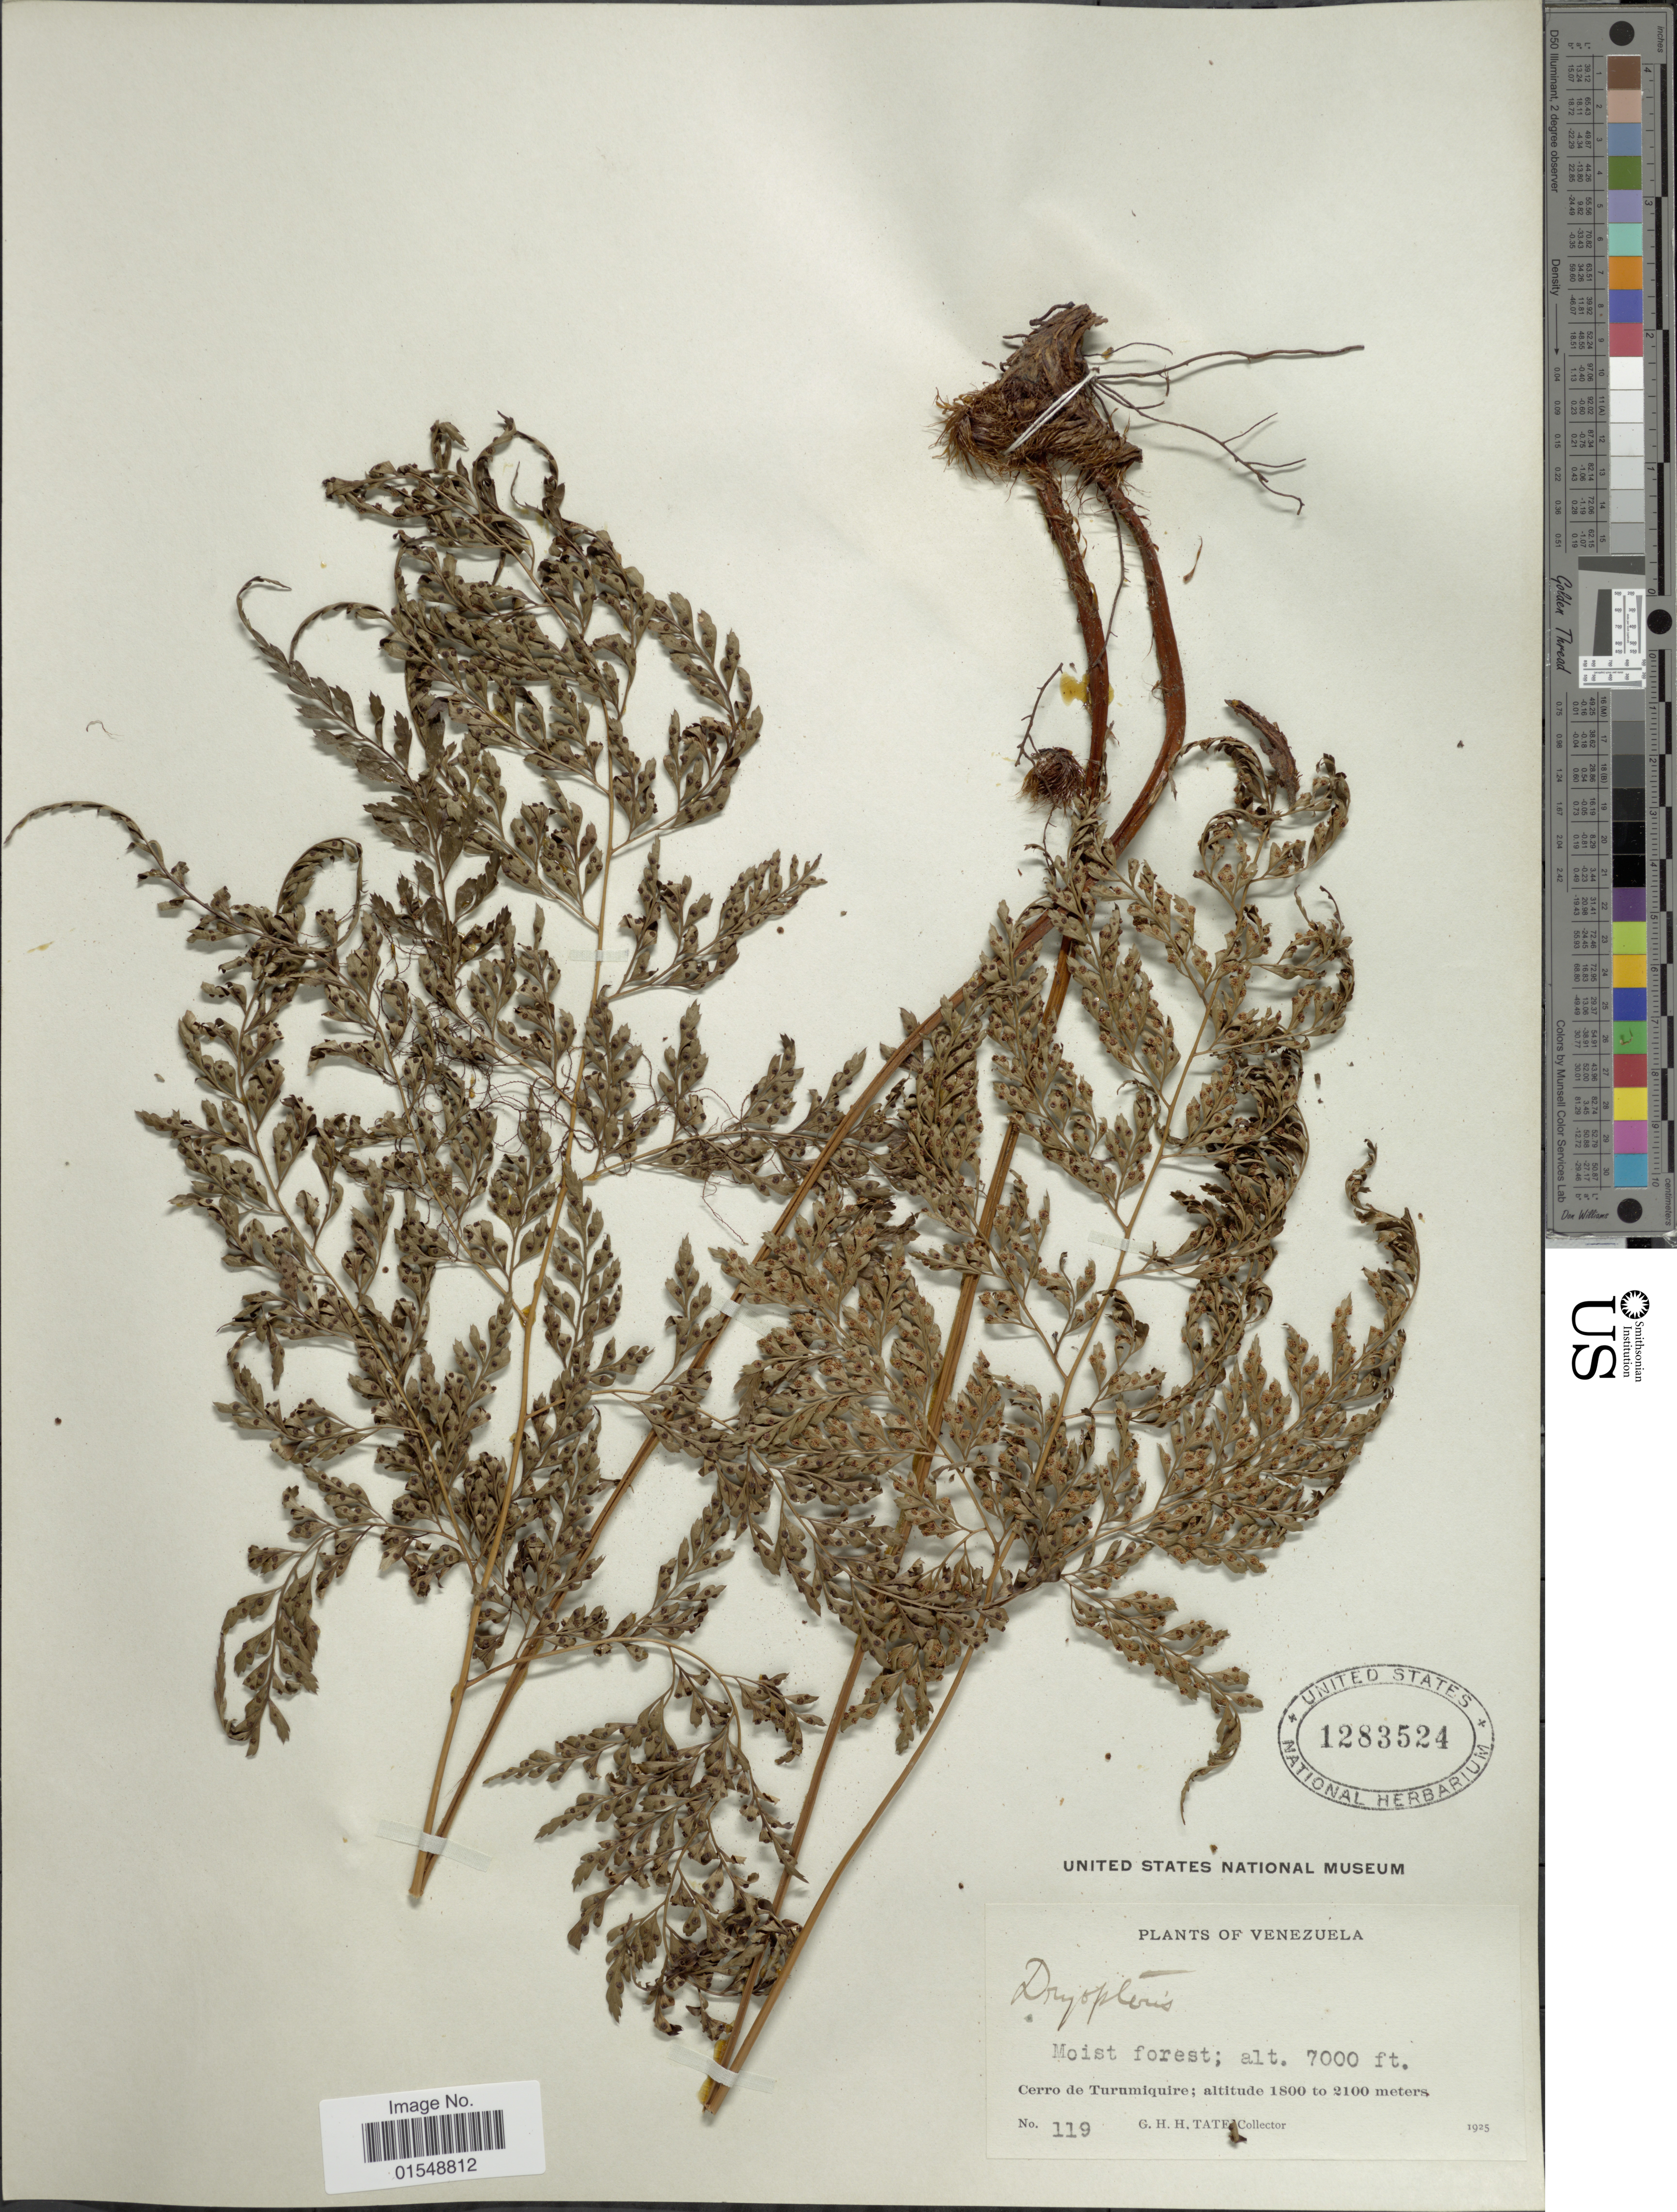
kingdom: Plantae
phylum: Tracheophyta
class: Polypodiopsida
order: Polypodiales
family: Dryopteridaceae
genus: Arachniodes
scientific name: Arachniodes denticulata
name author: (Sw.) Ching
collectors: G. H. H.Tate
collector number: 119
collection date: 1925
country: Venezuela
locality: Cerro de Turumiquire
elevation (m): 2134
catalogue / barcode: US 1283524